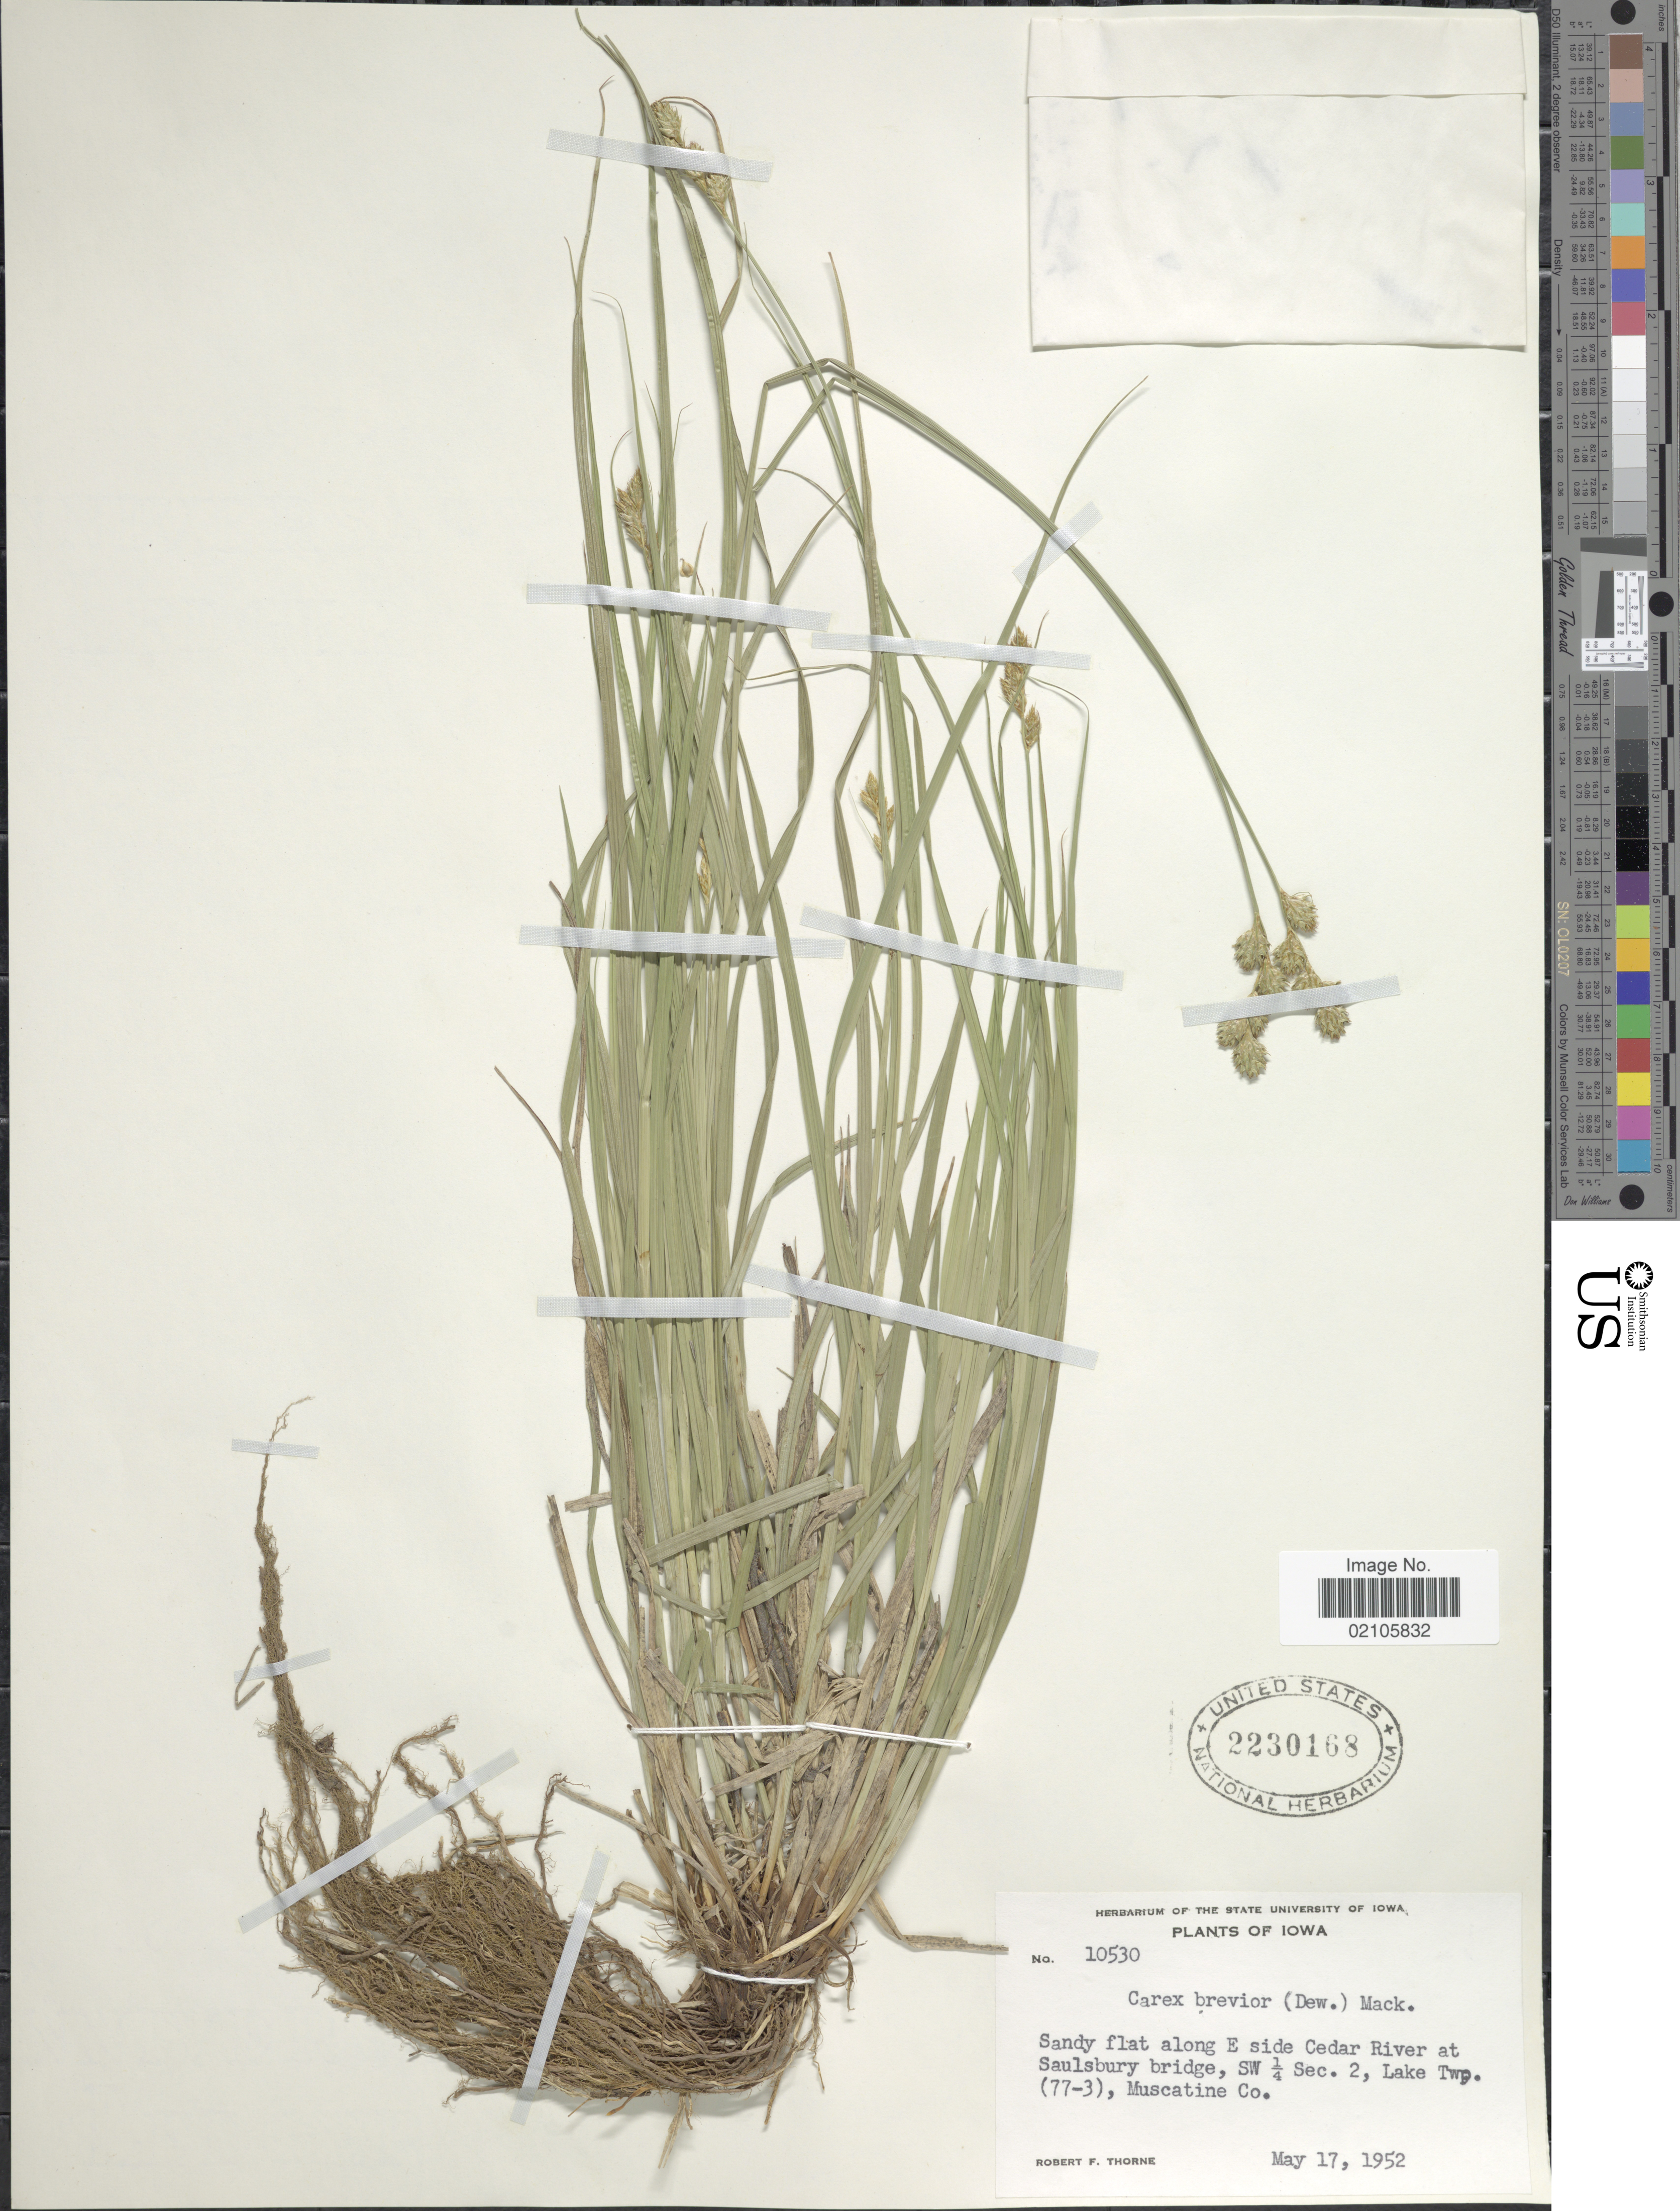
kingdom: Plantae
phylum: Tracheophyta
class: Liliopsida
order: Poales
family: Cyperaceae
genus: Carex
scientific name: Carex brevior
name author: (Dewey) Mack. ex Lunell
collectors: R. F. Thorne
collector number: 10530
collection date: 1952-05-17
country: United States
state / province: Iowa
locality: Along E side Cedar River at Saulsbury bridge, SW 1/4 Sec. 2, Lake Twp. (77-3) , Muscatine Co.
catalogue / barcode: US 2230168